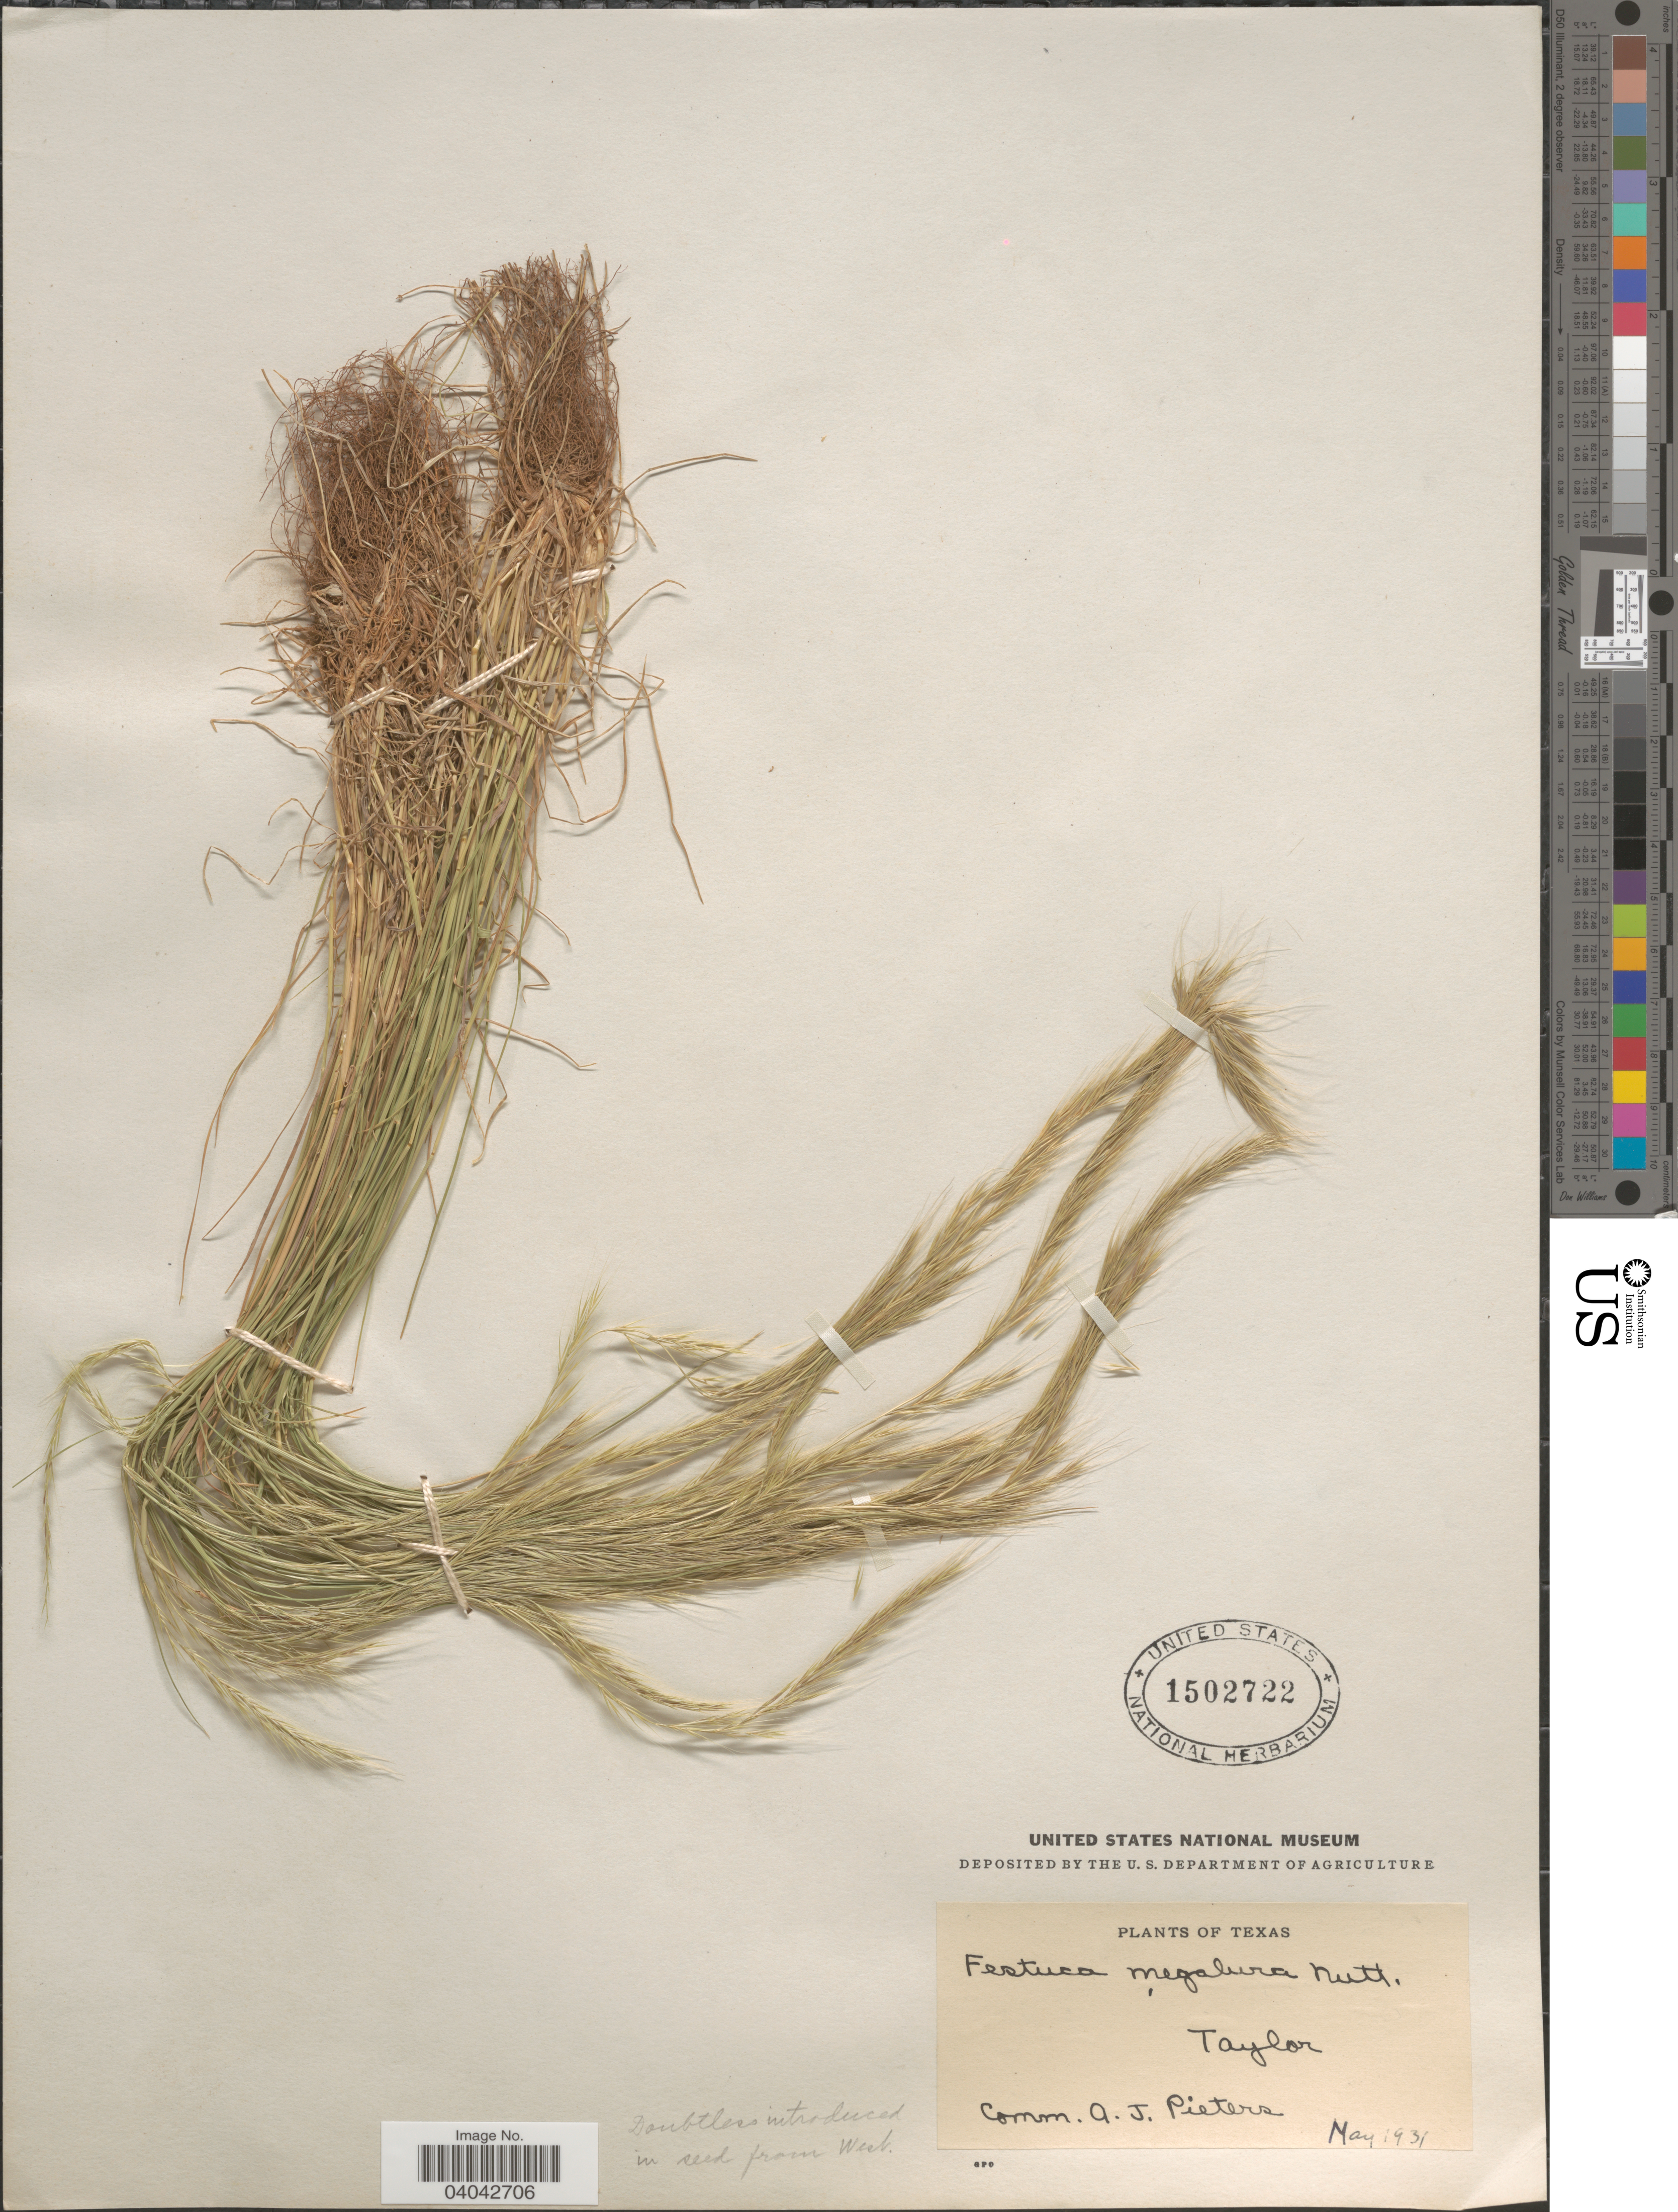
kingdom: Plantae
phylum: Tracheophyta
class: Liliopsida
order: Poales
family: Poaceae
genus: Festuca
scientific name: Festuca megalura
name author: Nutt.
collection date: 1931-05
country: United States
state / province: Texas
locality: Taylor.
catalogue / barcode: US 1502722